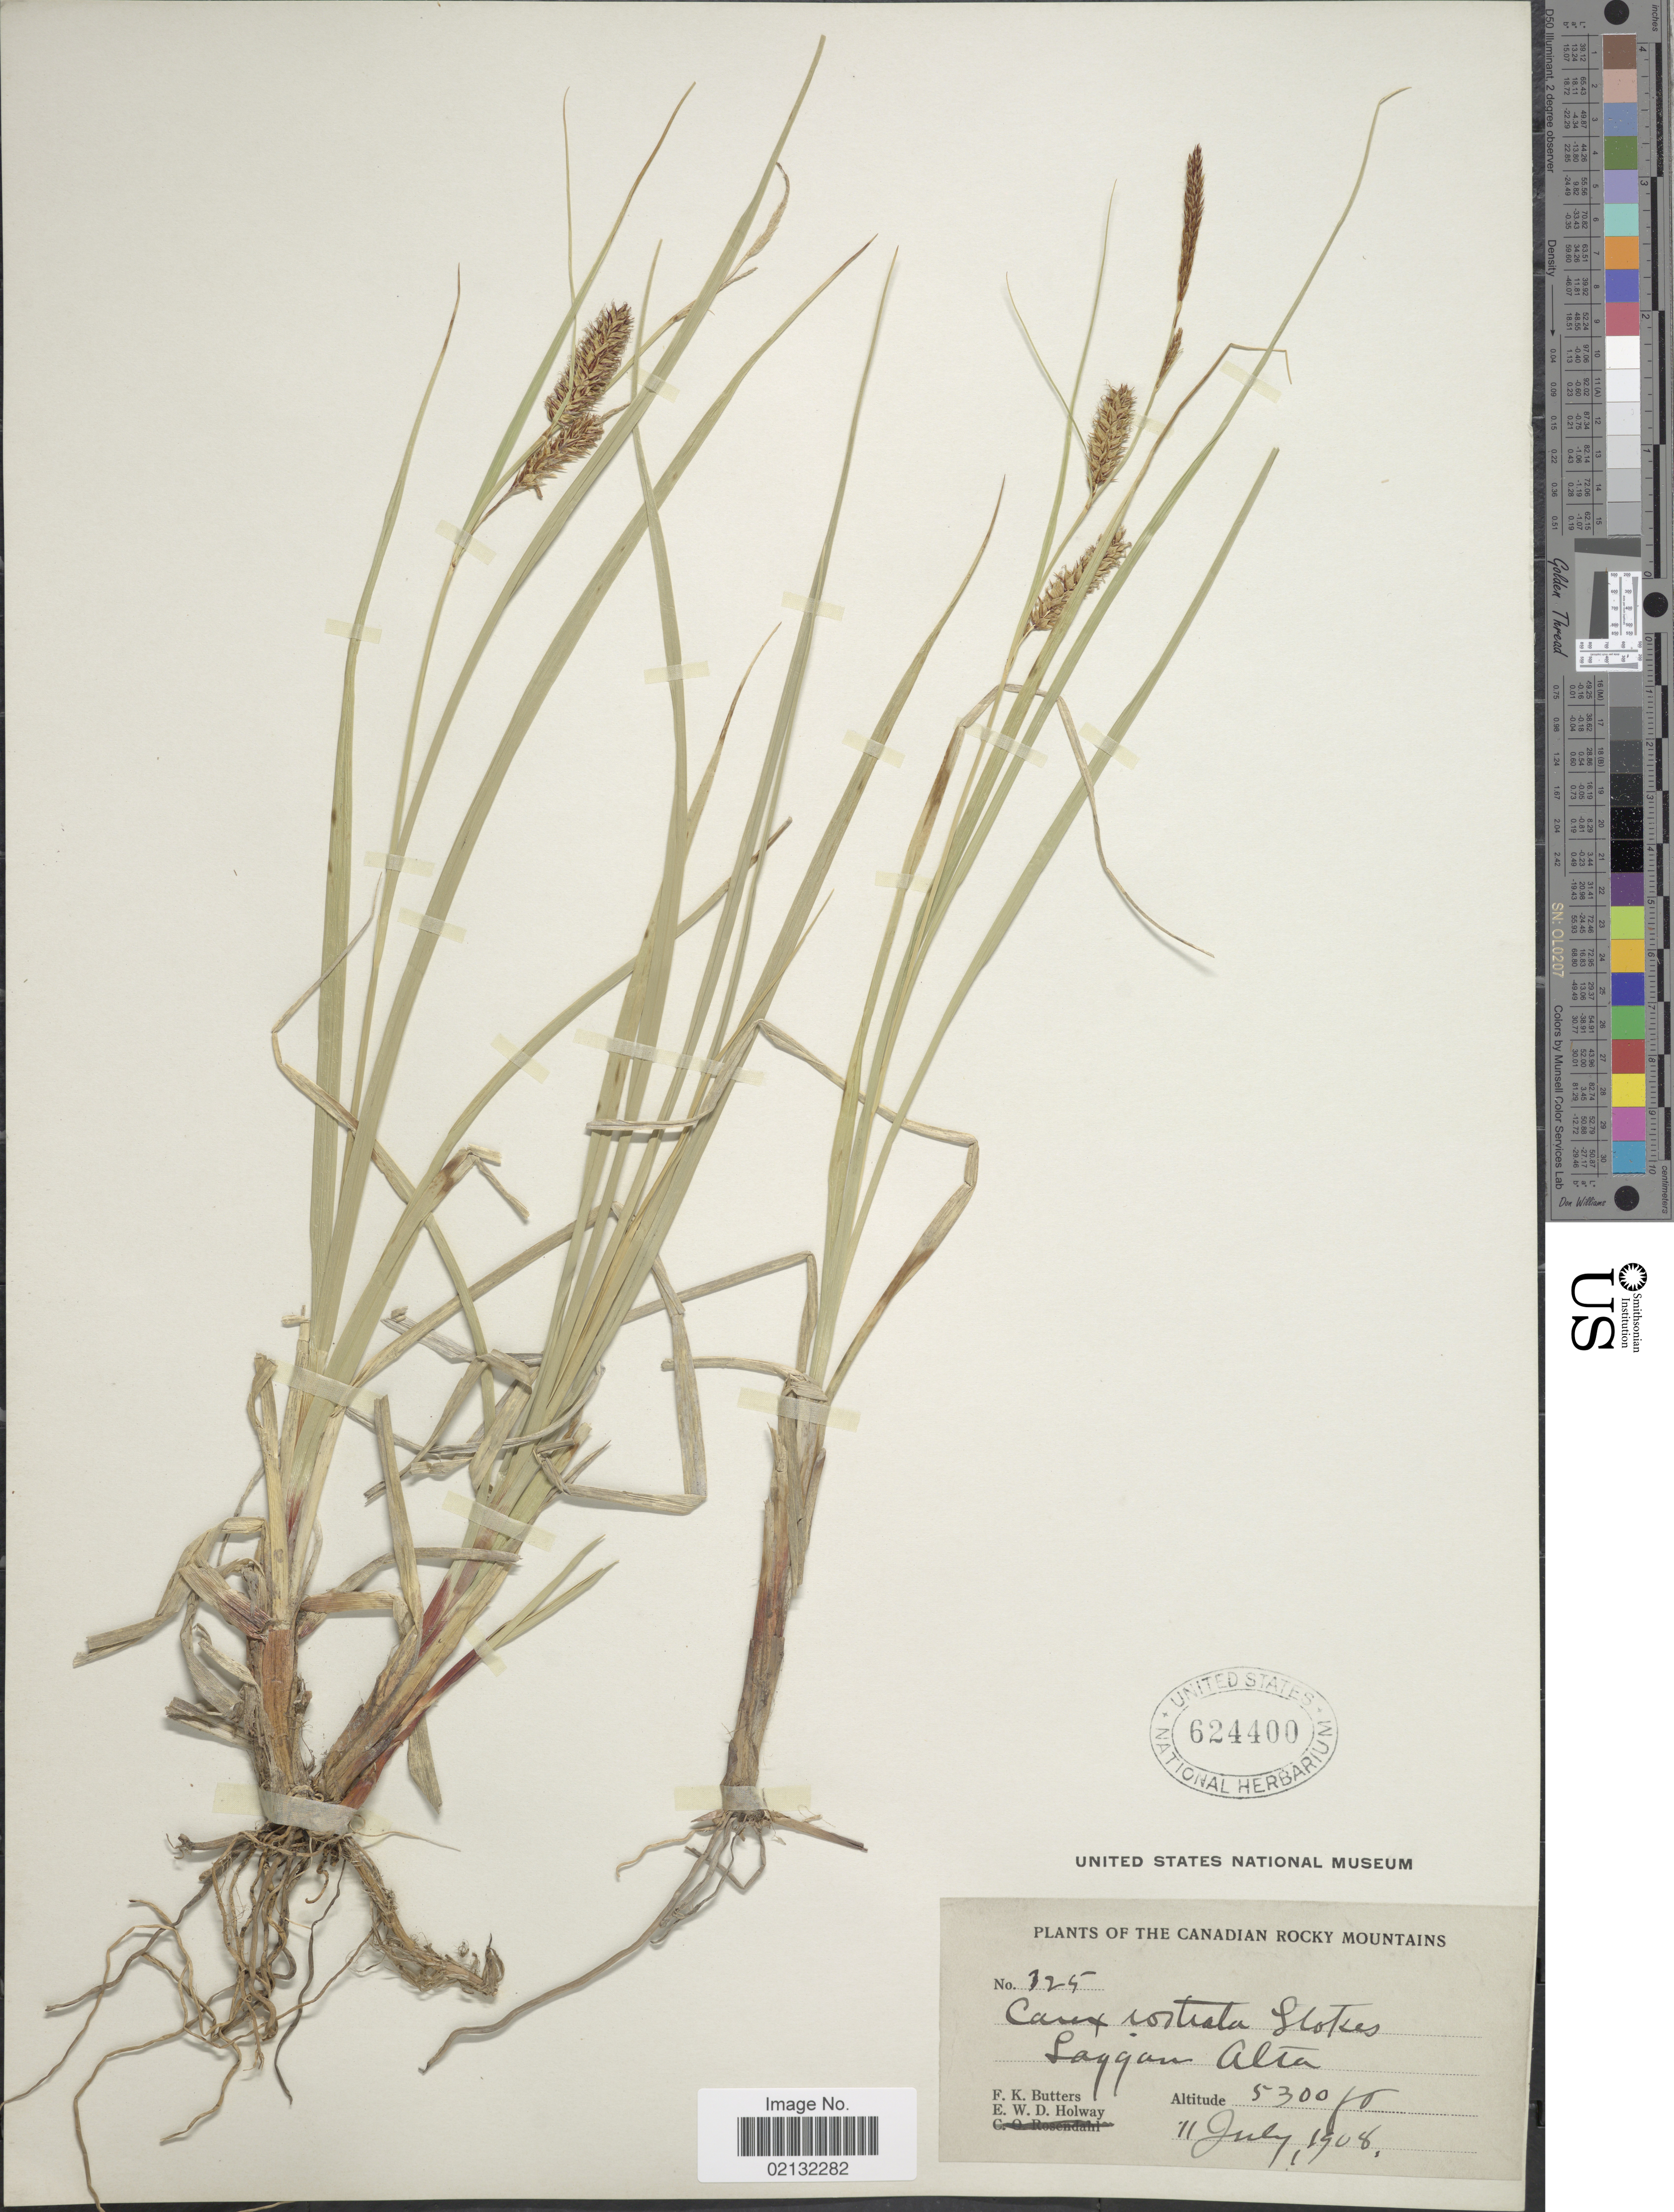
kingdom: Plantae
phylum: Tracheophyta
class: Liliopsida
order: Poales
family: Cyperaceae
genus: Carex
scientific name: Carex rostrata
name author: Stokes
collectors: F. K. Butters & E. W. D. Holway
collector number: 325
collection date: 1908-07-11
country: Canada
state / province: Alberta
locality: Canadian Rocky Mountains, Laggan Alta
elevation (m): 1615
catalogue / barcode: US 624400